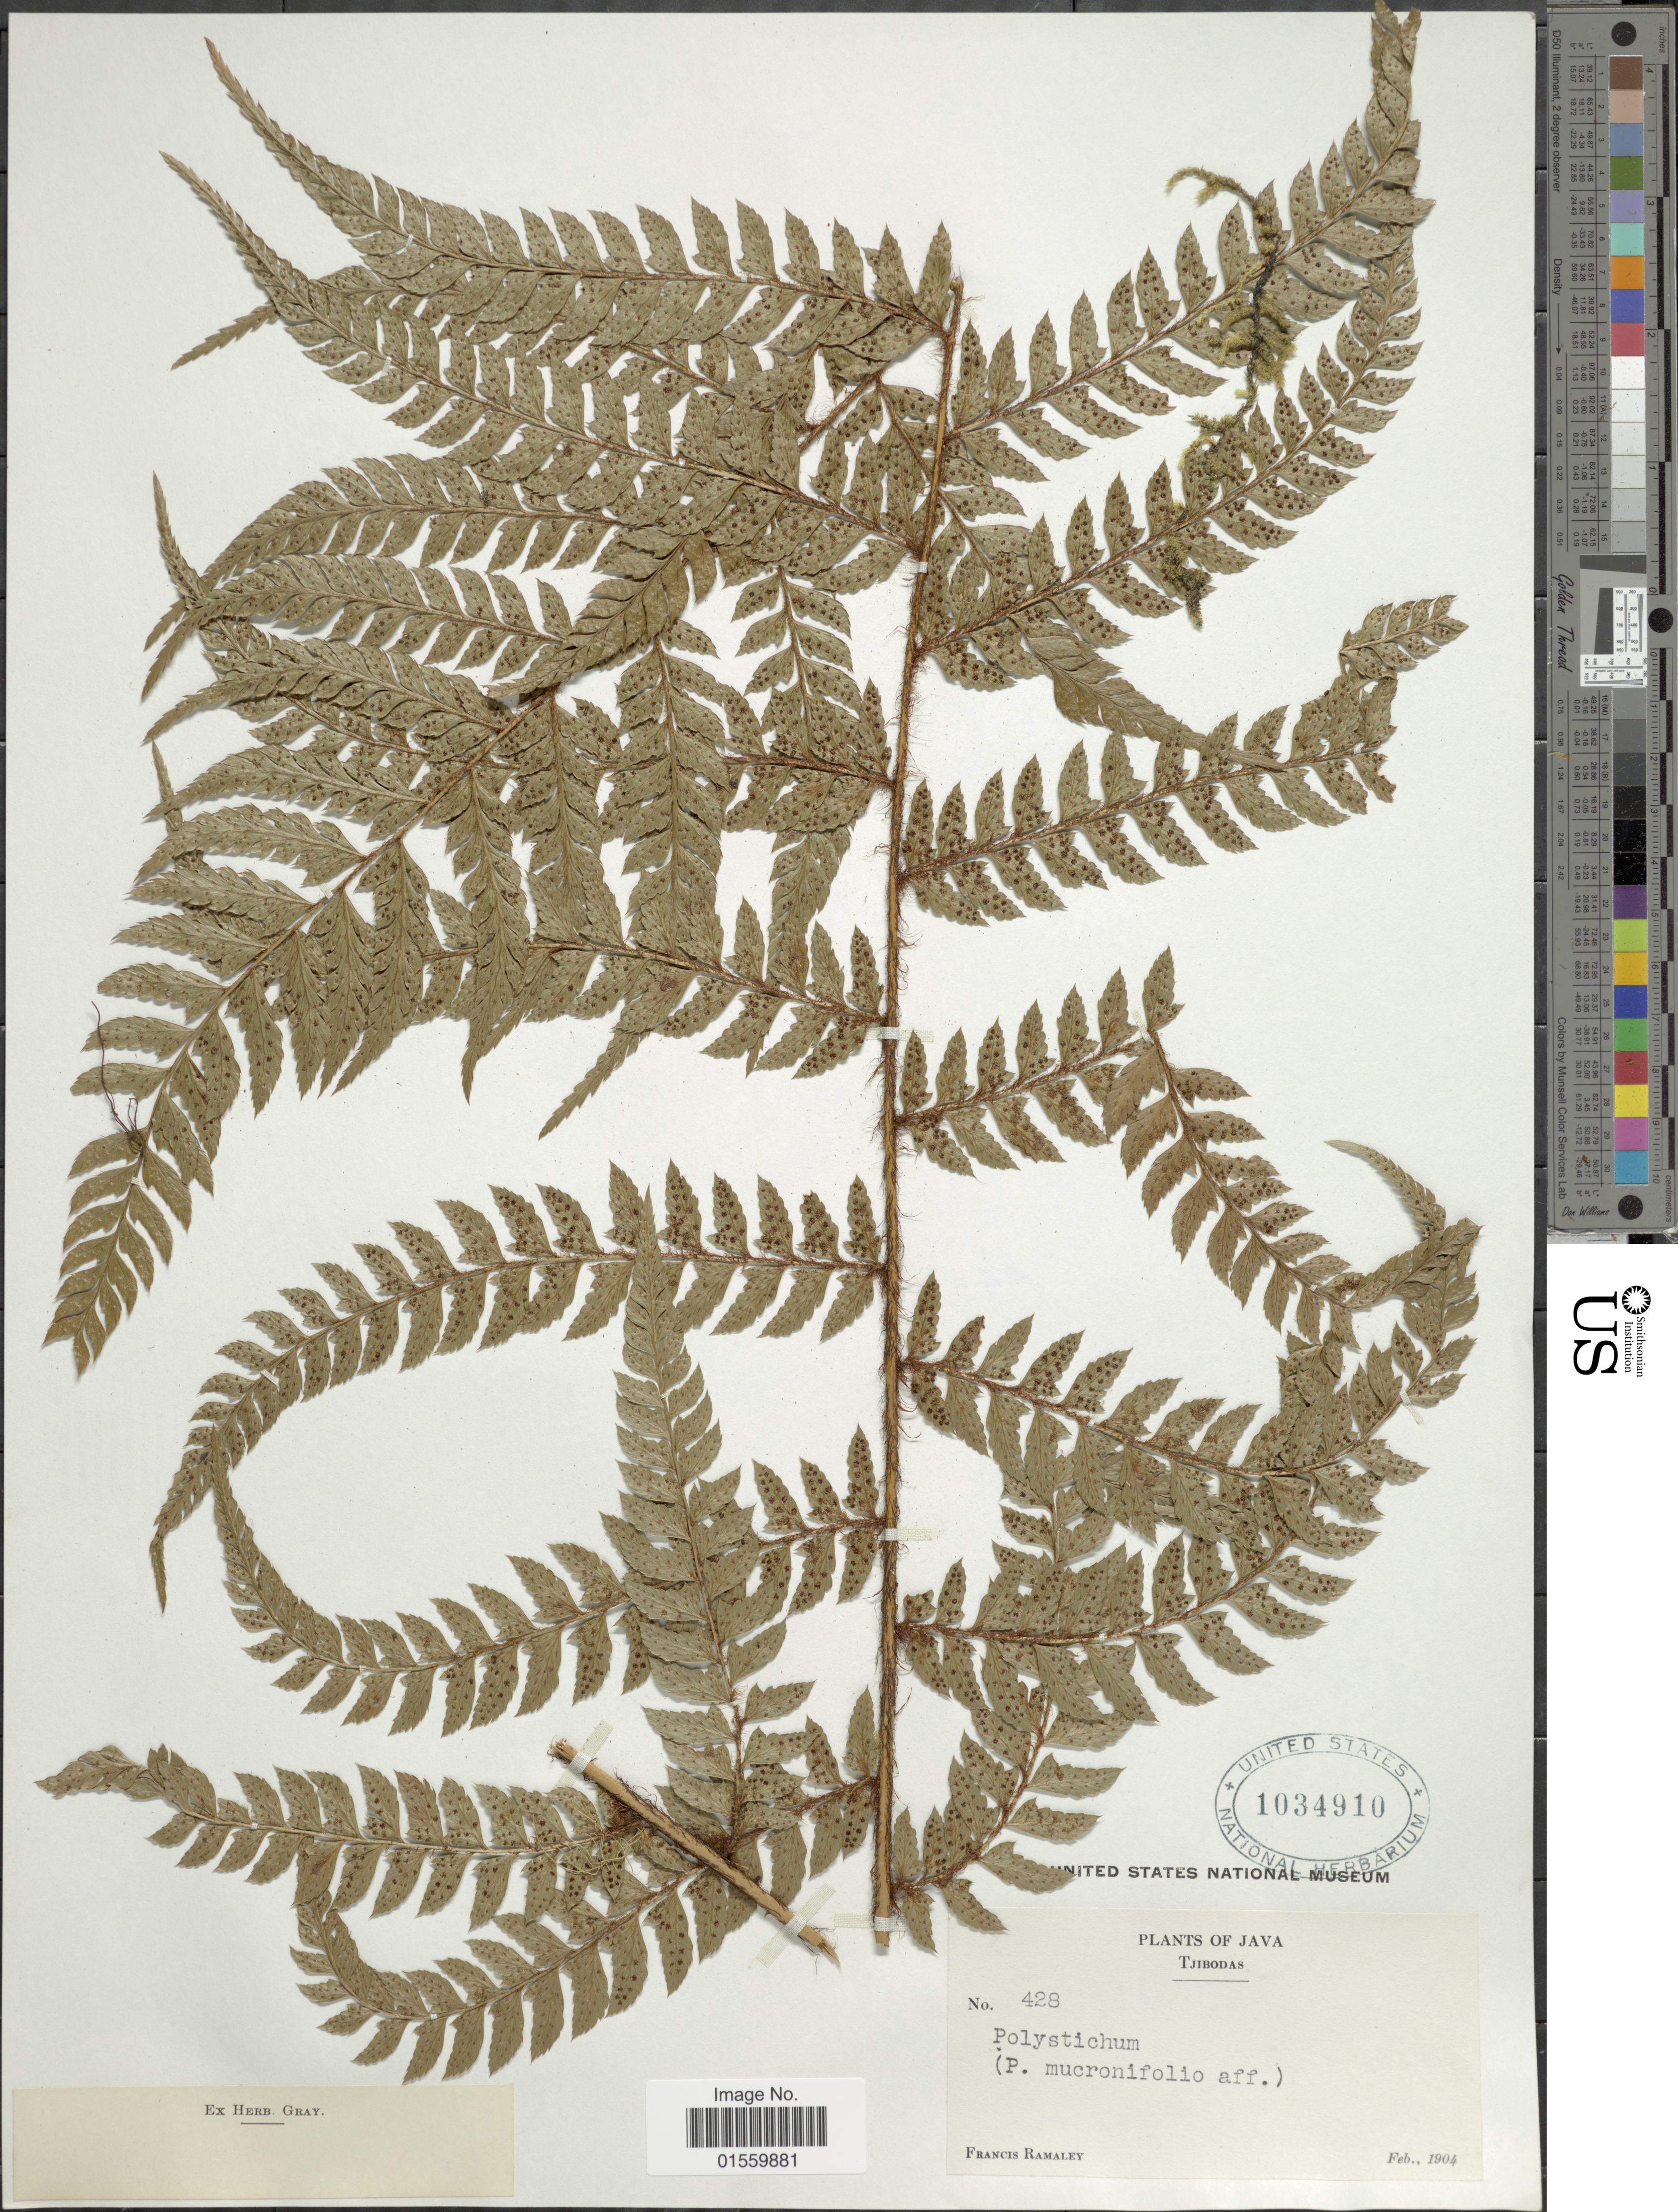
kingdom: Plantae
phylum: Tracheophyta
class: Polypodiopsida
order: Polypodiales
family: Dryopteridaceae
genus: Polystichum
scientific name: Polystichum biaristatum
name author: (Blume) T. Moore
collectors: F. Ramaley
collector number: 428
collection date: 1904-02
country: Indonesia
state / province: Java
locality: Tjibodas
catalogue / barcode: US 1034910